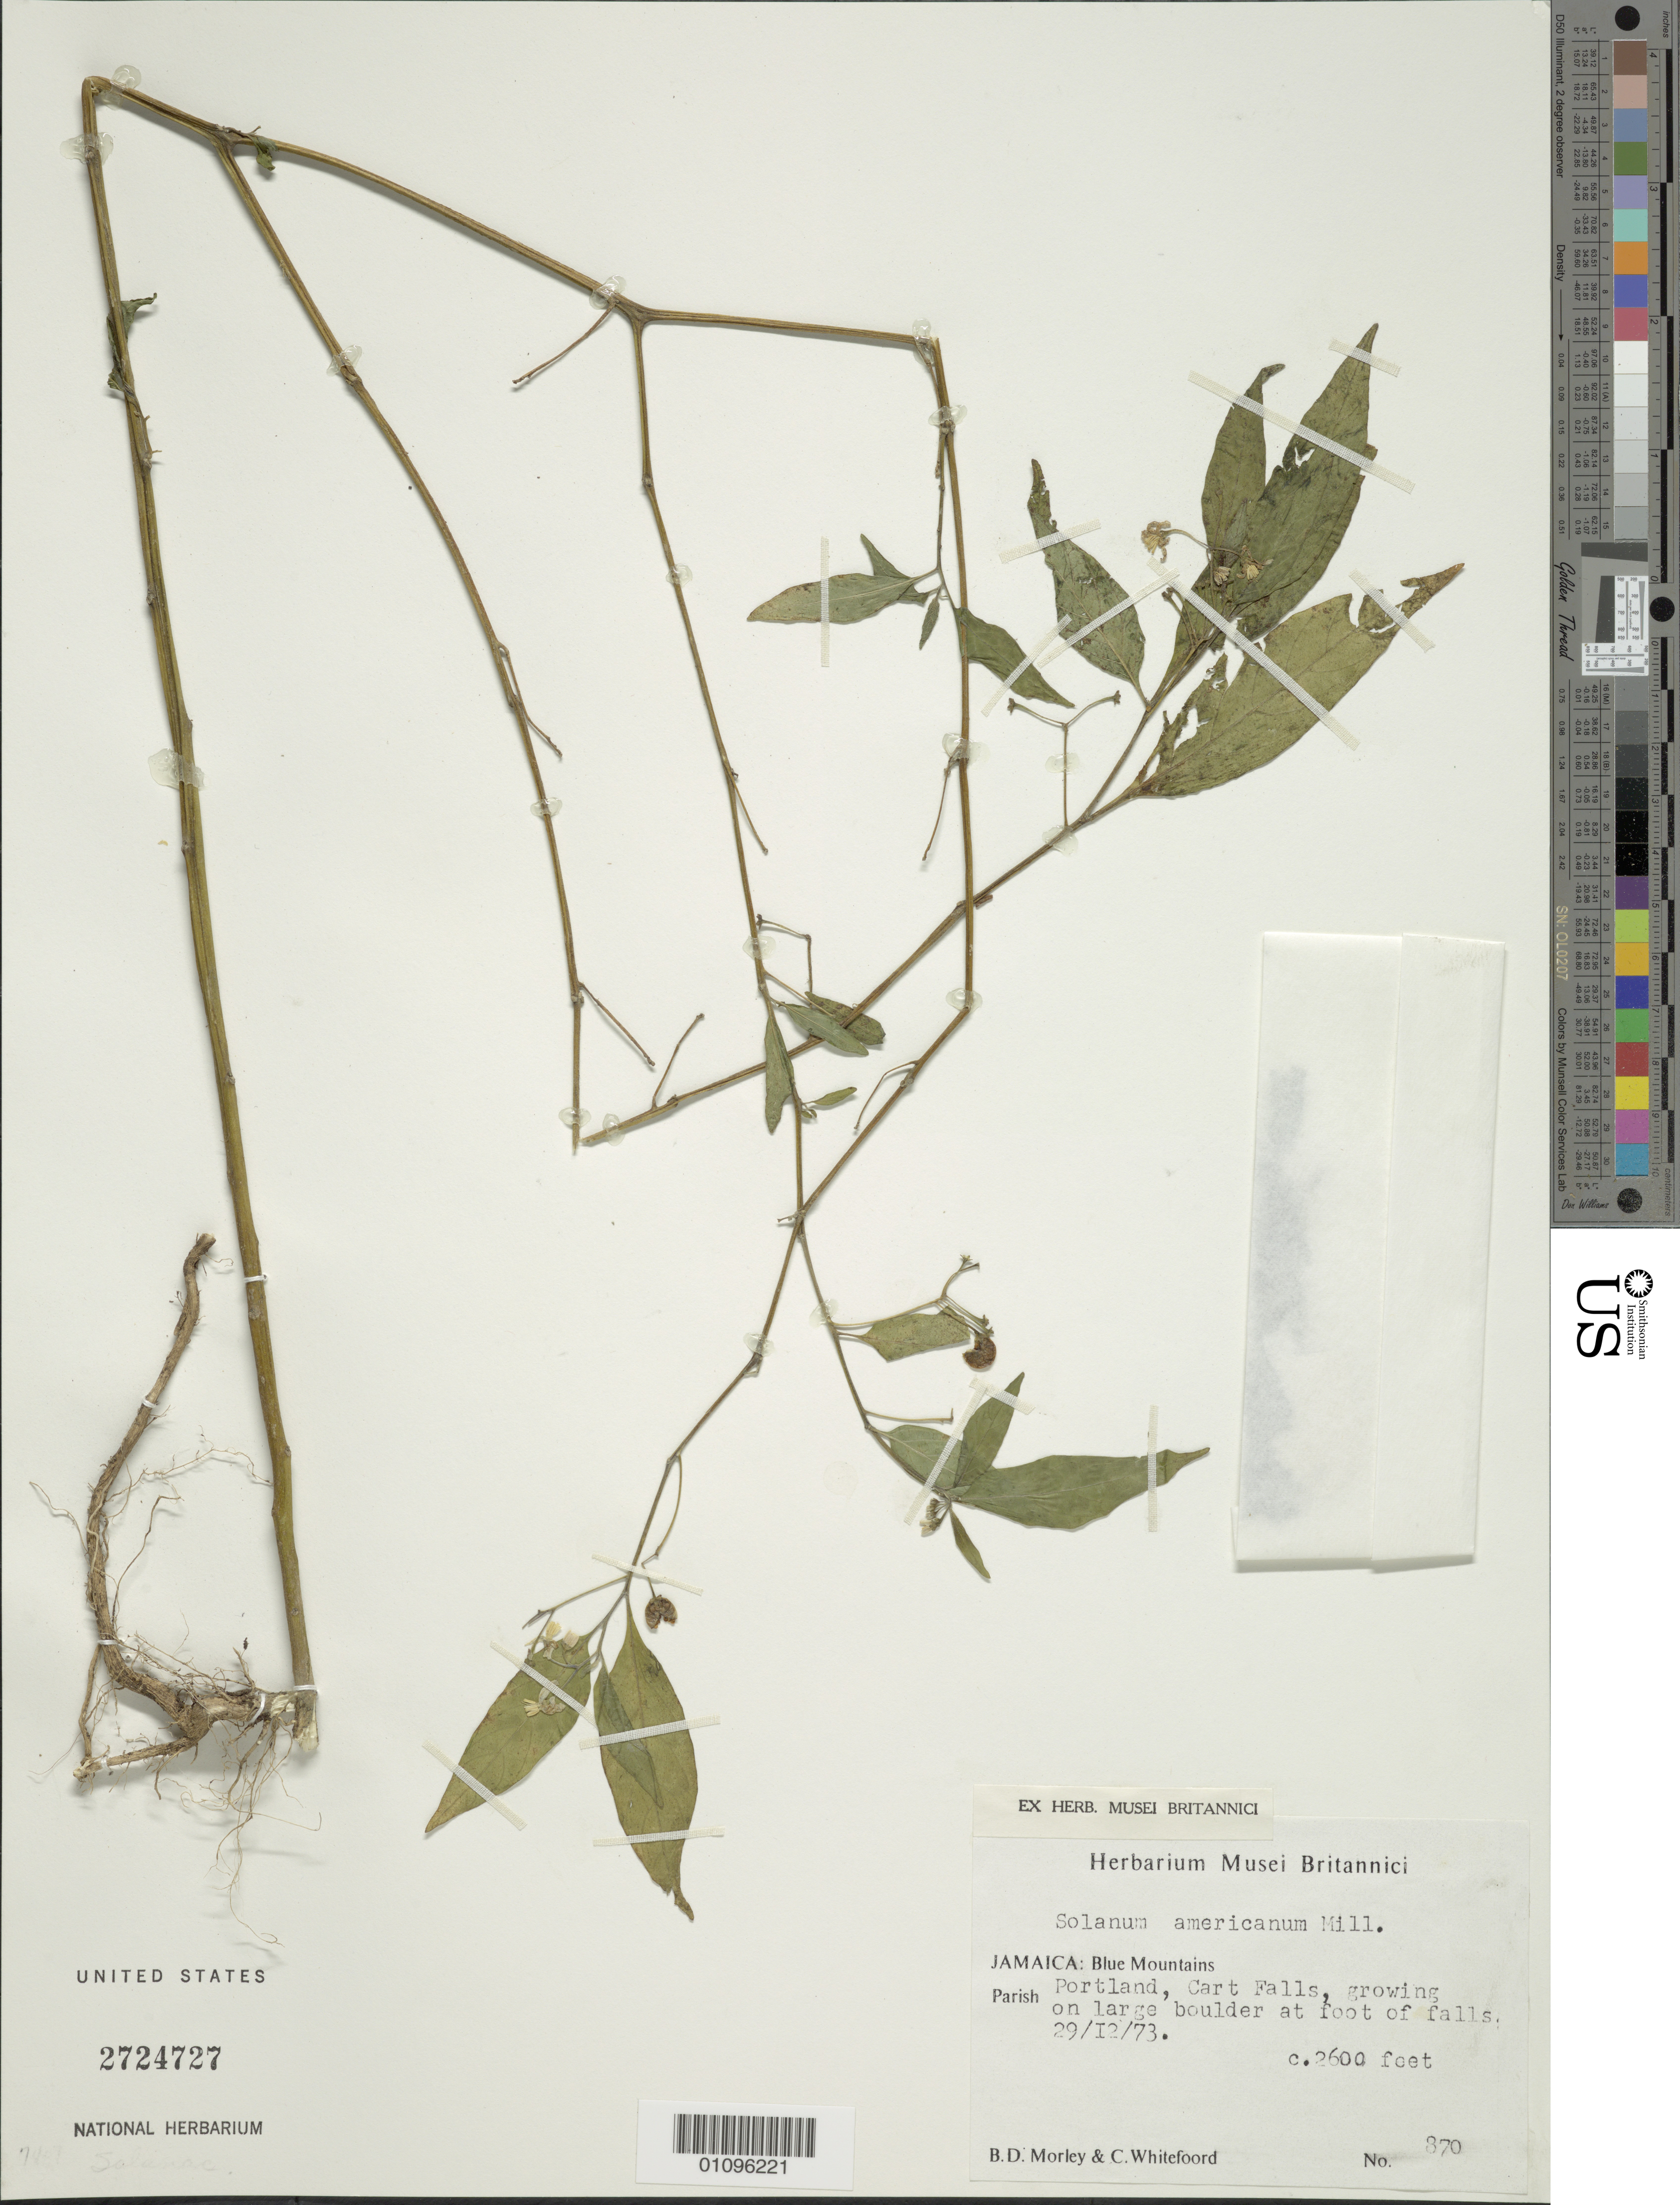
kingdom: Plantae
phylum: Tracheophyta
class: Magnoliopsida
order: Solanales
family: Solanaceae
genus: Solanum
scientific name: Solanum americanum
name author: Mill.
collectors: B. D. Morley & C. Whitefoord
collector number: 370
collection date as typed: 29 Dec 1973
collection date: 1973-12-29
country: Jamaica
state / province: Portland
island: Jamaica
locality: Blue Mountains, Cart Falls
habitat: Growing on large boulder at foot of falls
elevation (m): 792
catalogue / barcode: US 2724727